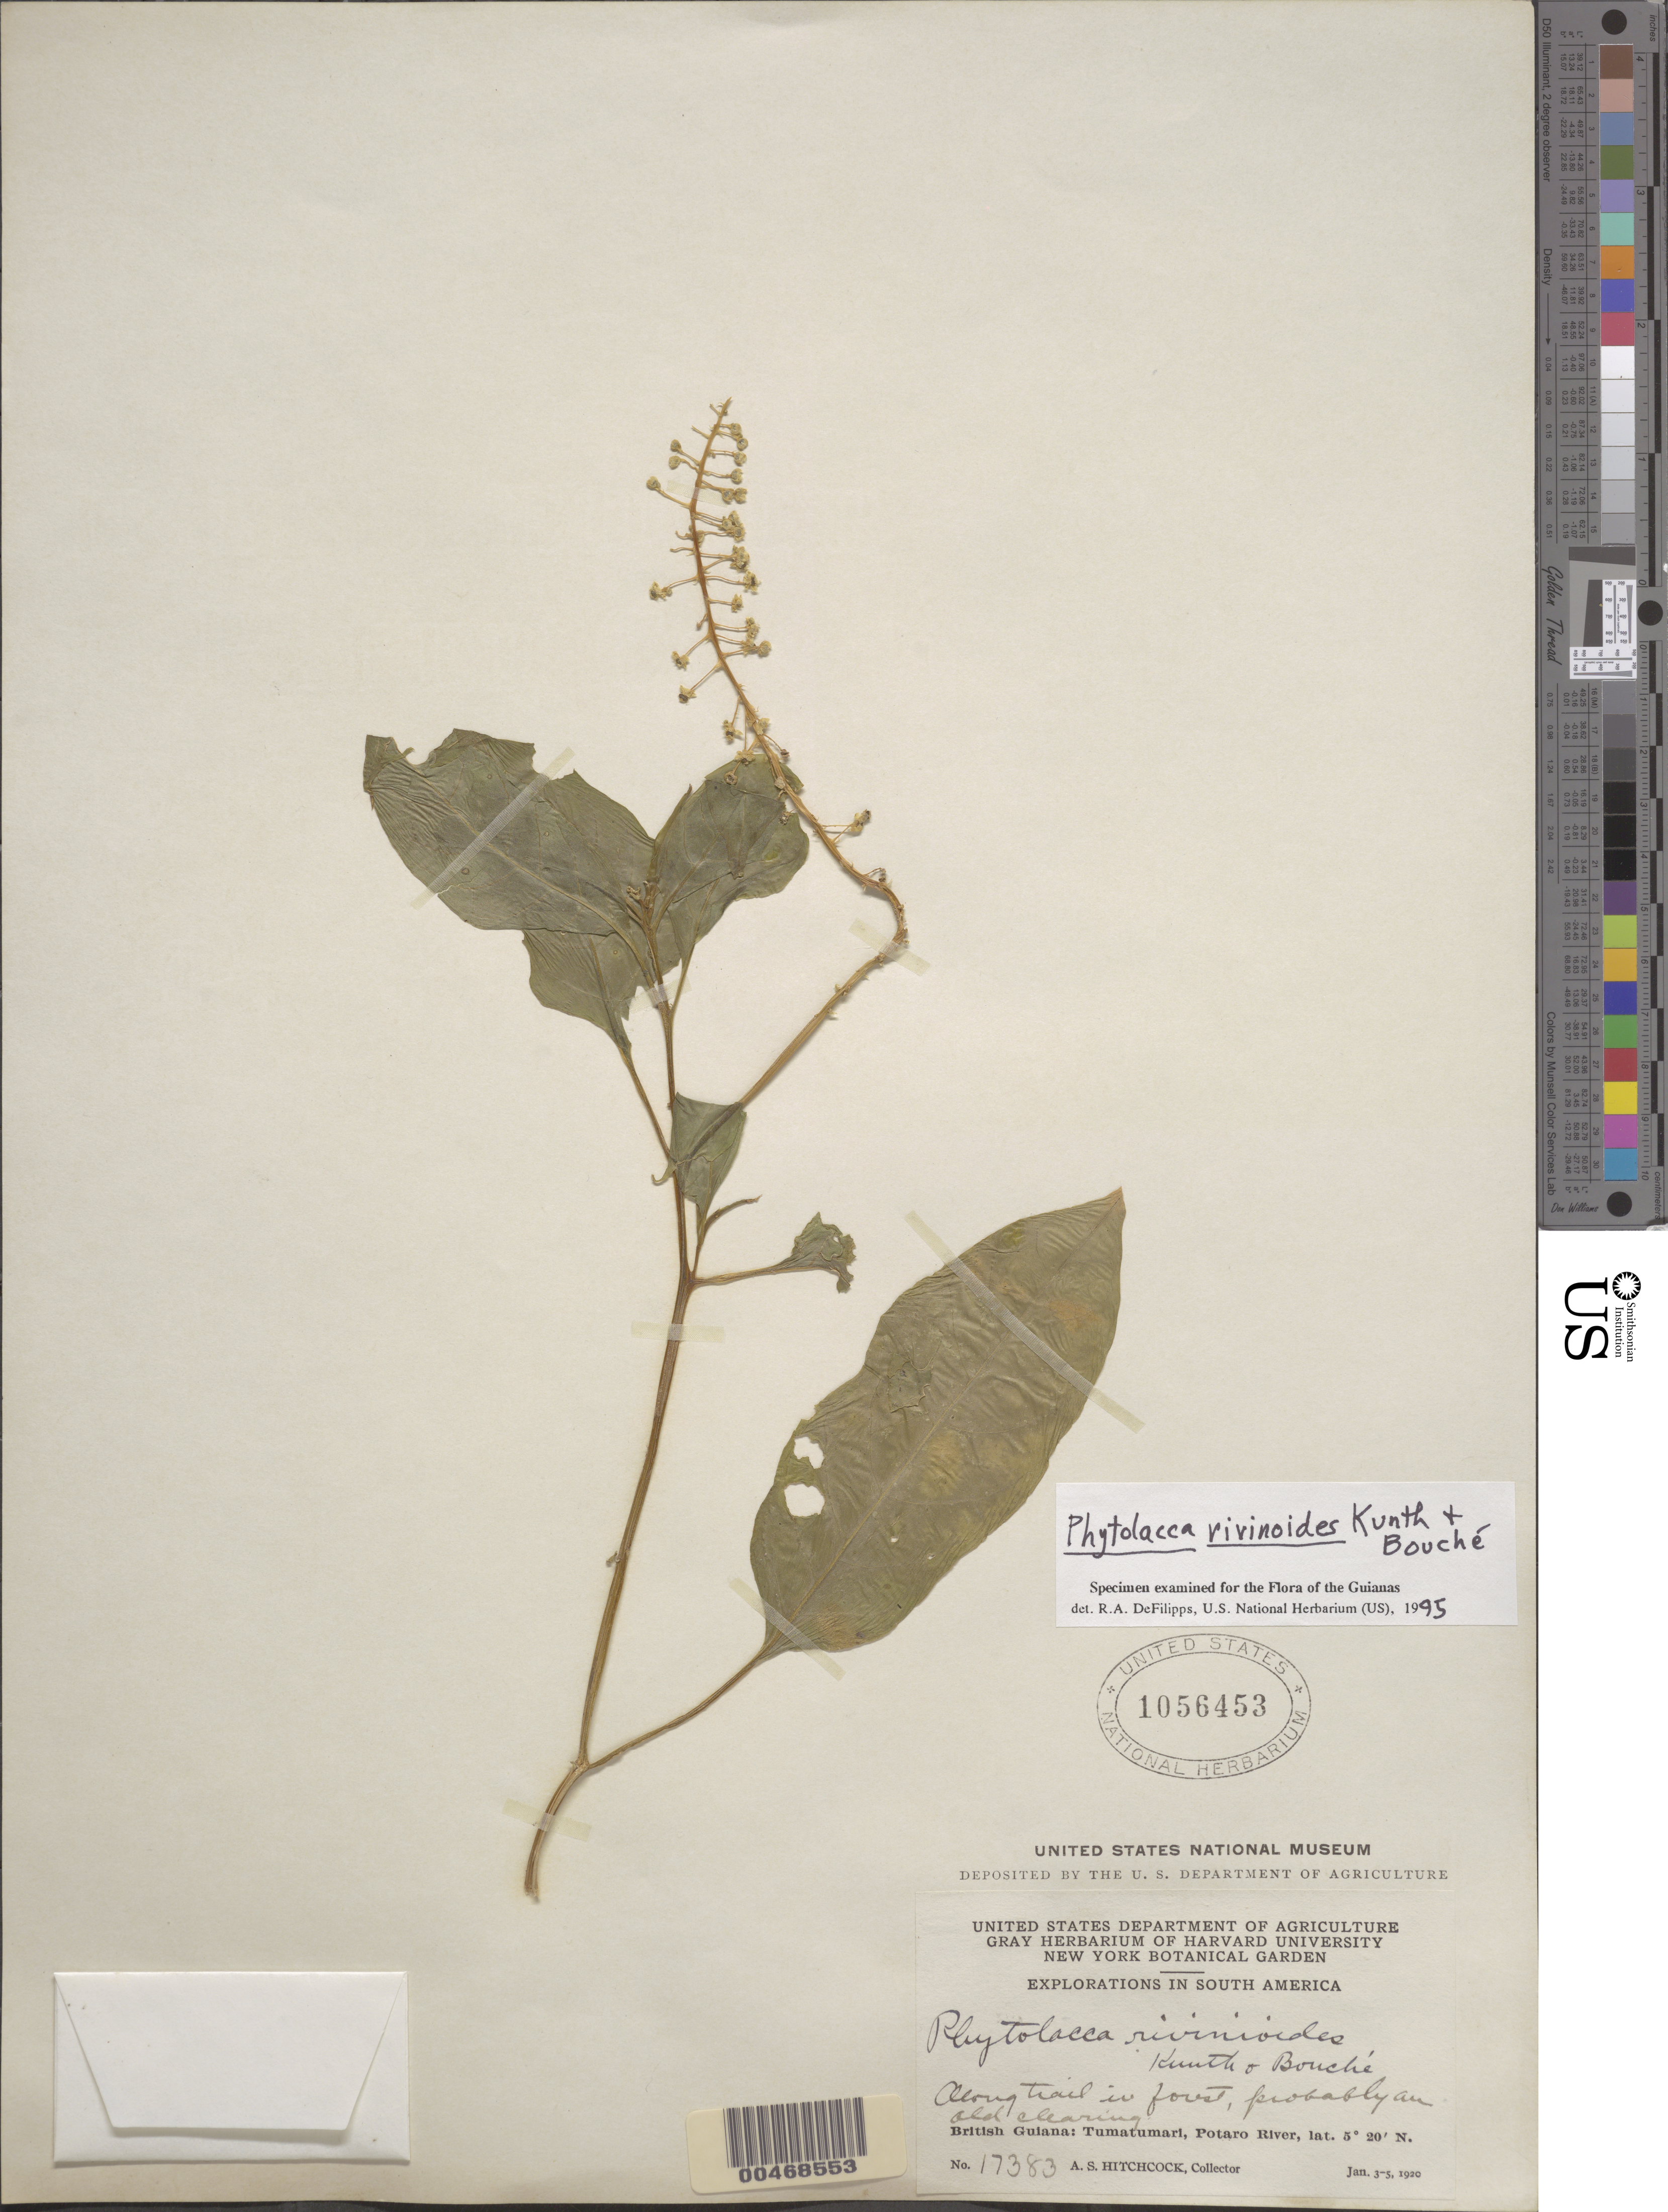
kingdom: Plantae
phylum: Tracheophyta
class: Magnoliopsida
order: Caryophyllales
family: Phytolaccaceae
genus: Phytolacca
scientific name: Phytolacca rivinoides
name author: Kunth & C.D. Bouché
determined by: DeFilipps, R. A.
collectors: A. S. Hitchcock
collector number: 17383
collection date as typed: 03 Jan 1920 to 05 Jan 1920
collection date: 1920-01-03/1920-01-05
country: Guyana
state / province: Cuyuni-Mazaruni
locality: Tumatumari area, on Potaro River (lat/long recorded as: lat=05:20:0:N long=:::)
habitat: Along trail in forest, probably an old clearing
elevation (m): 100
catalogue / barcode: US 1056453